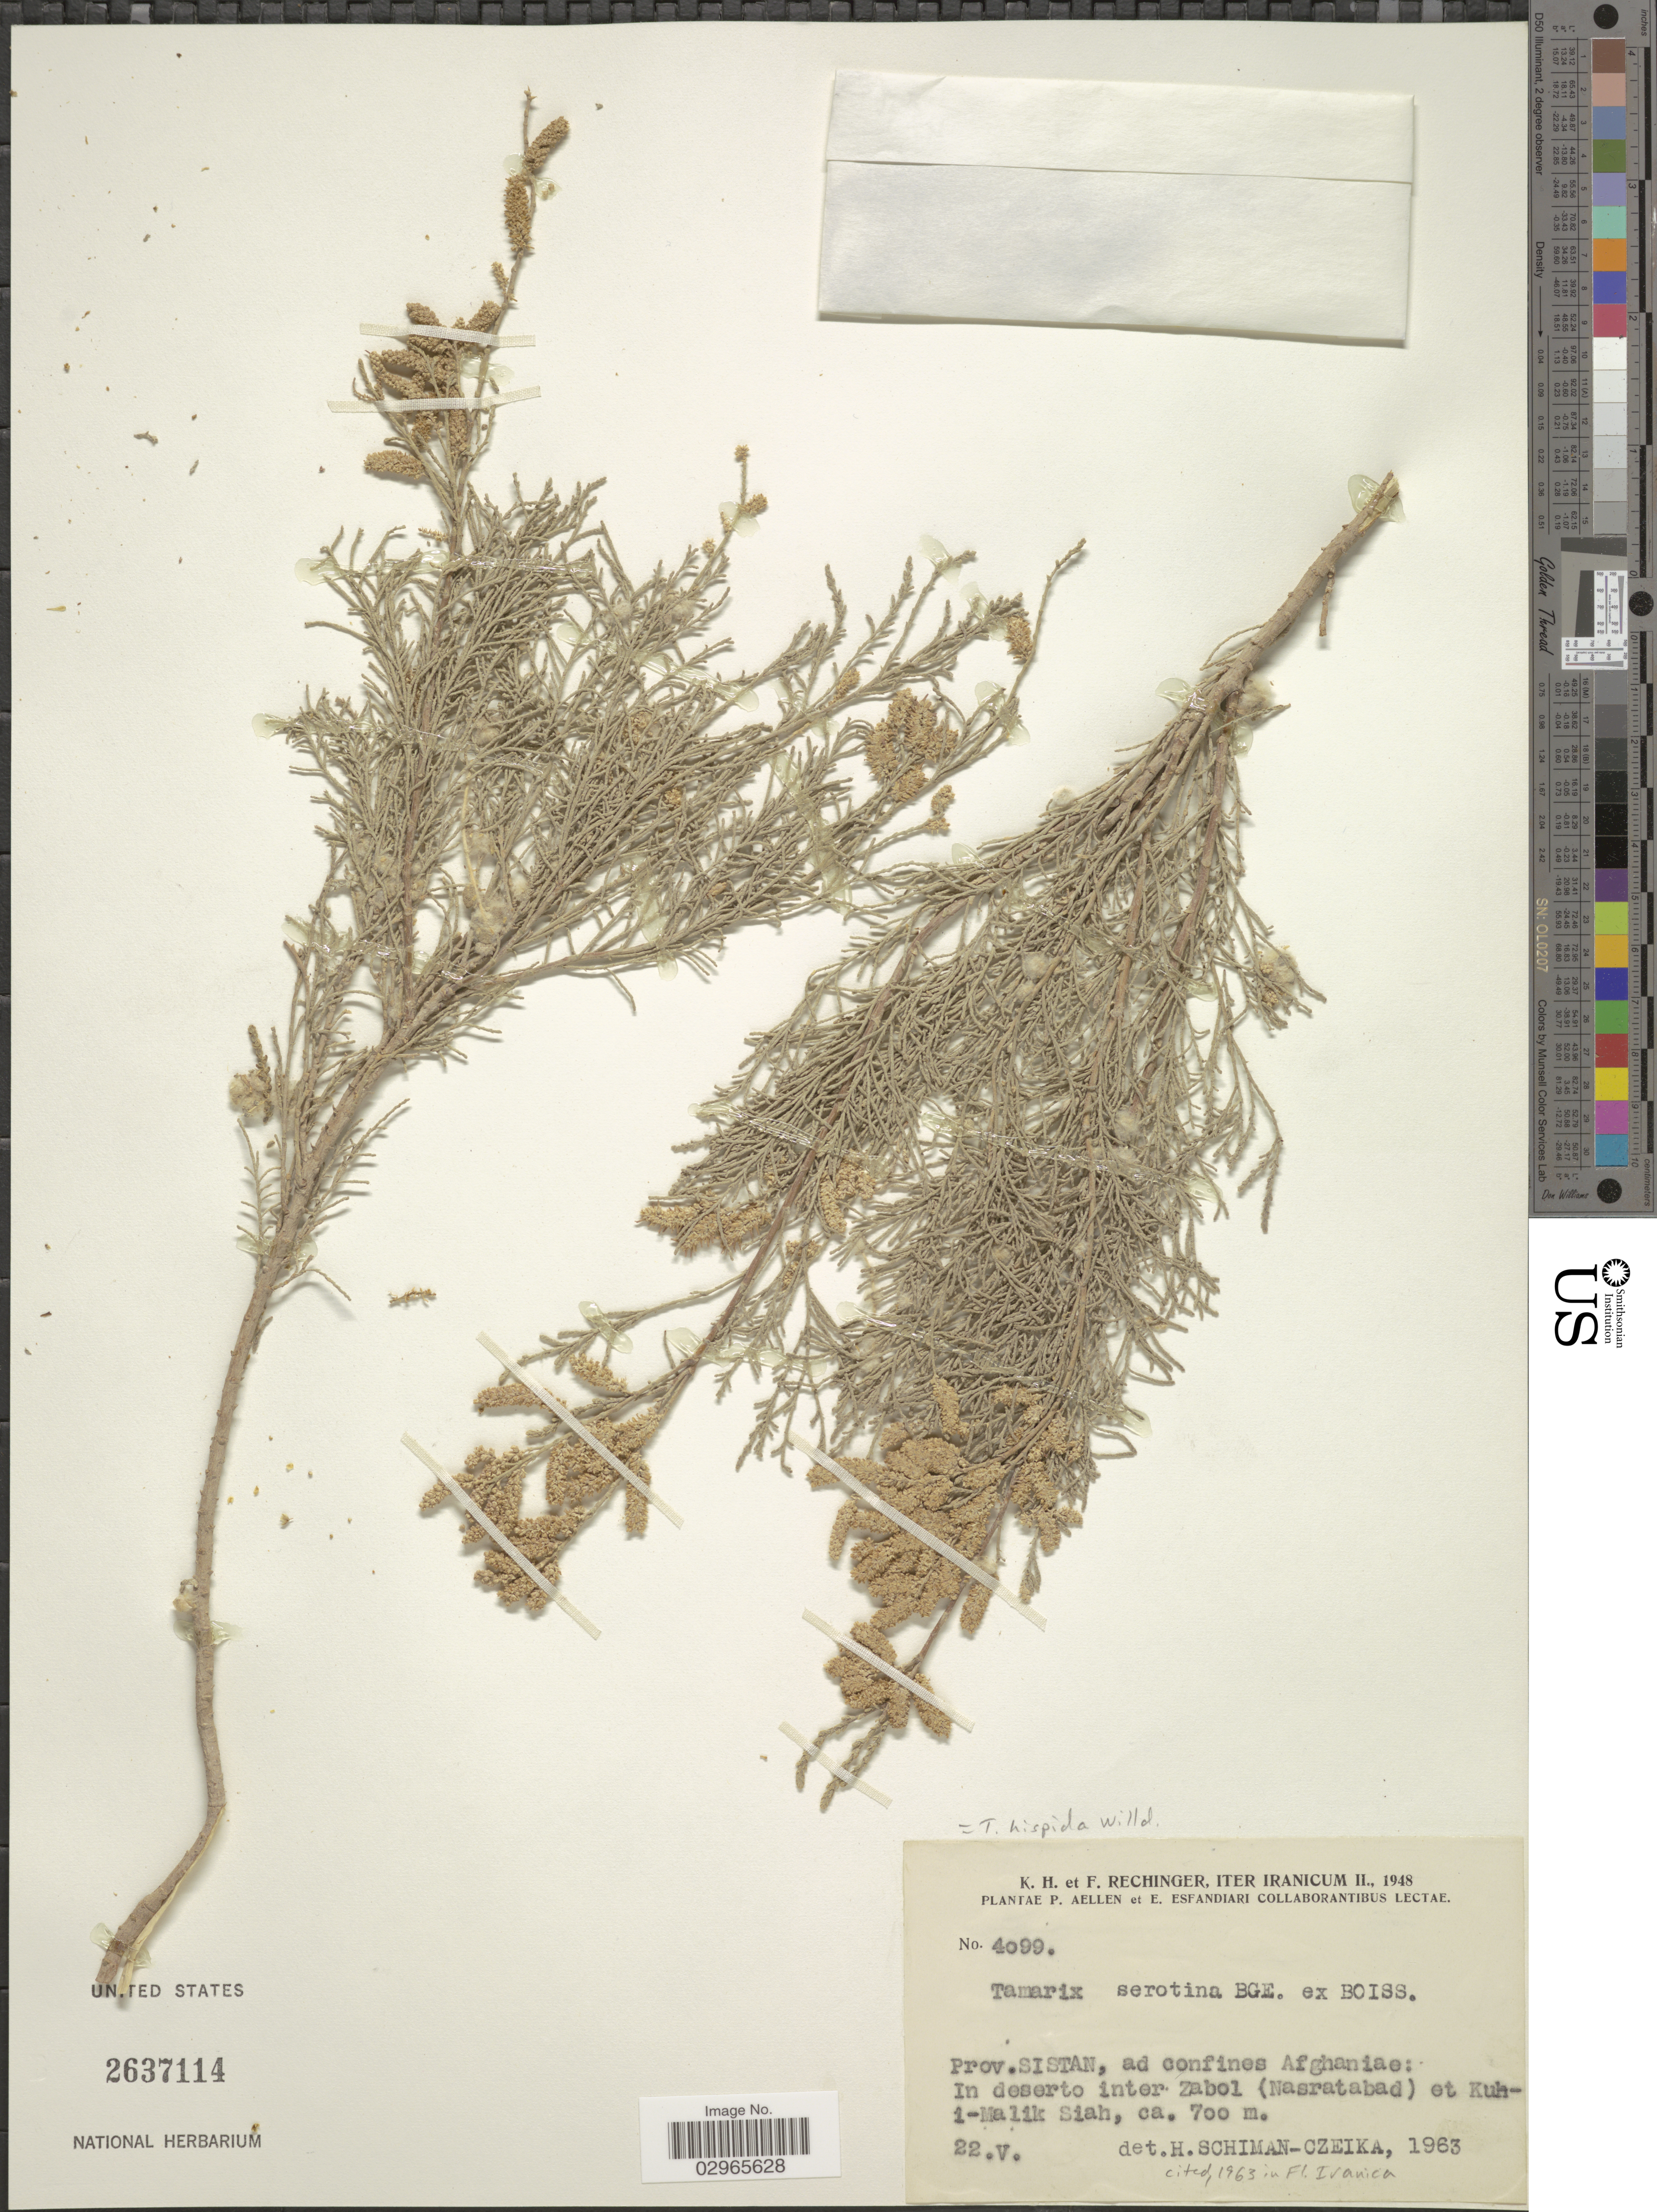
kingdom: Plantae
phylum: Tracheophyta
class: Magnoliopsida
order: Caryophyllales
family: Tamaricaceae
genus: Tamarix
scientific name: Tamarix hispida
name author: Willd.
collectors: K. H. Rechinger & F. Rechinger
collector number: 4099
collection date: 1948-05-22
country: Iran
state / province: Sistan and Baluchistan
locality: Iter Iranicum. Prov. Sistan, ad confines Afghaniae: In deserto inter Zabol (Nastratabad) et Kuhi-Malik Siah.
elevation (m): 700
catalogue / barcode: US 2637114